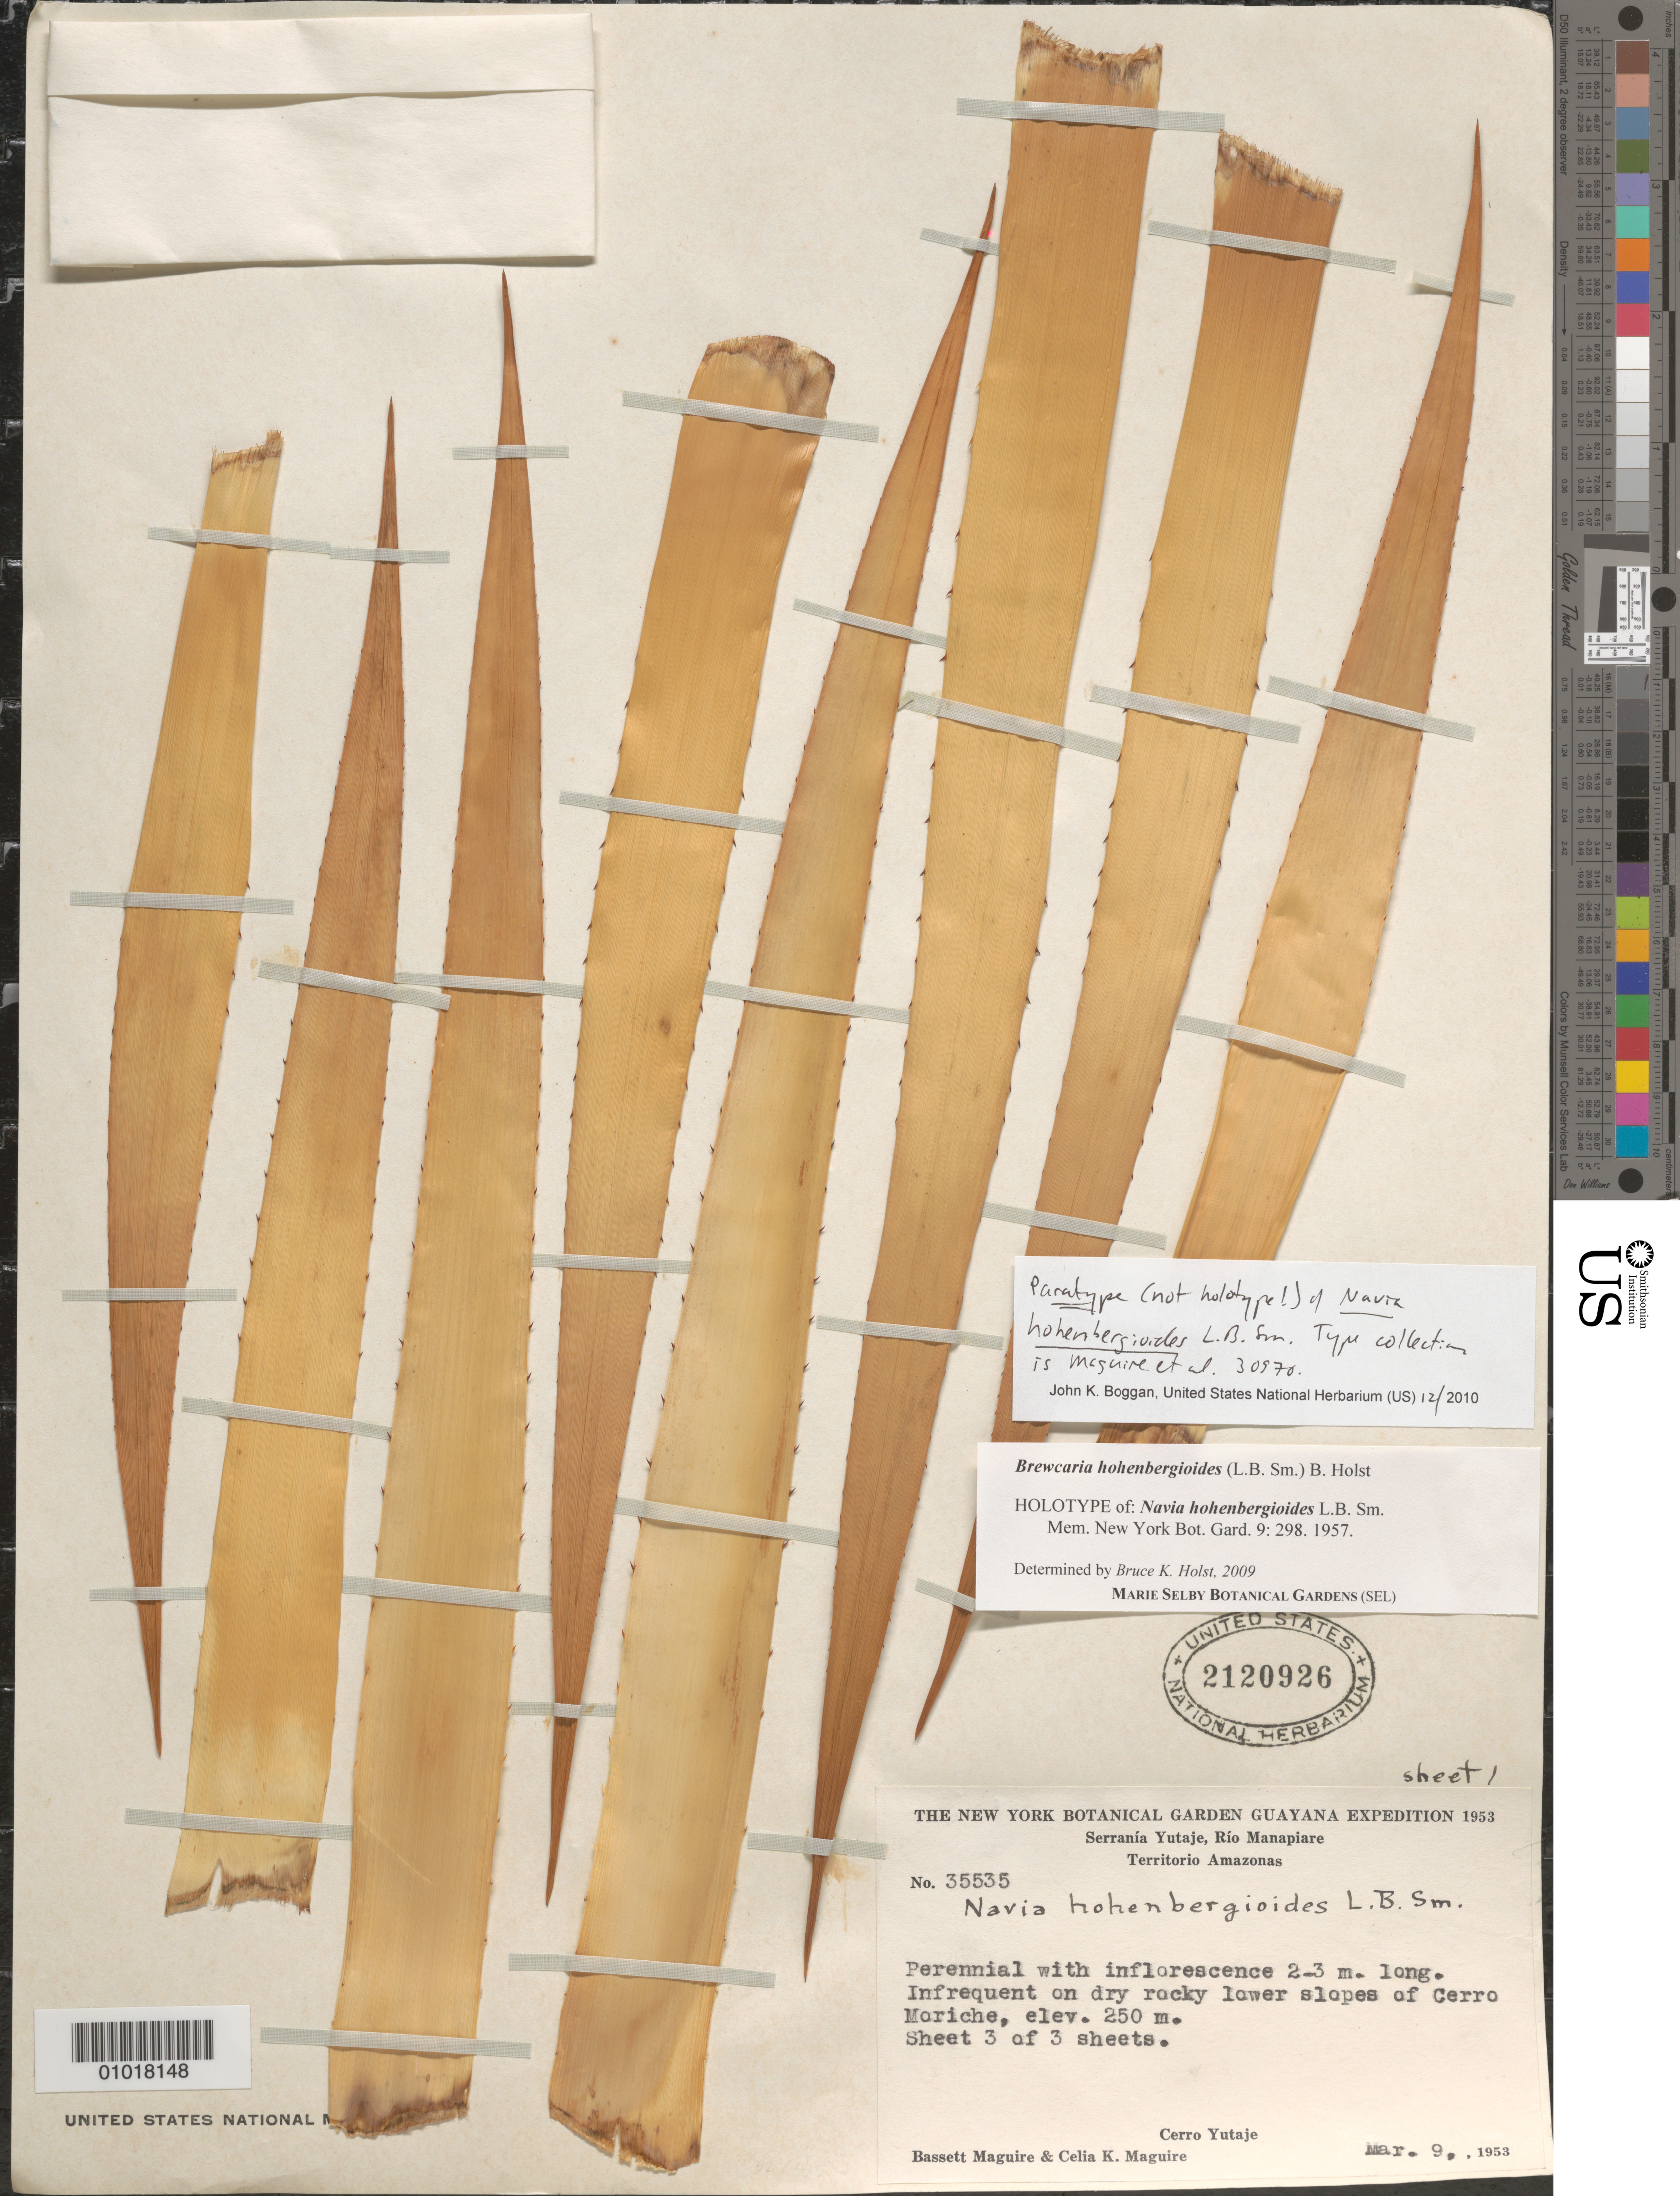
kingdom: Plantae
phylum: Tracheophyta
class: Liliopsida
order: Poales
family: Bromeliaceae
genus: Navia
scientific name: Navia hohenbergioides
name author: L.B. Sm.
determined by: Boggan, J. K., (US), NMNH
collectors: B. Maguire & C. K. Maguire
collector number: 35535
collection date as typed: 9-Mar-53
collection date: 1953-03-09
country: Venezuela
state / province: Amazonas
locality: Cerro Moriche; Serranía Yutajé; Río Manapiare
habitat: Dry rocky lower slopes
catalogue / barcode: US 2120926